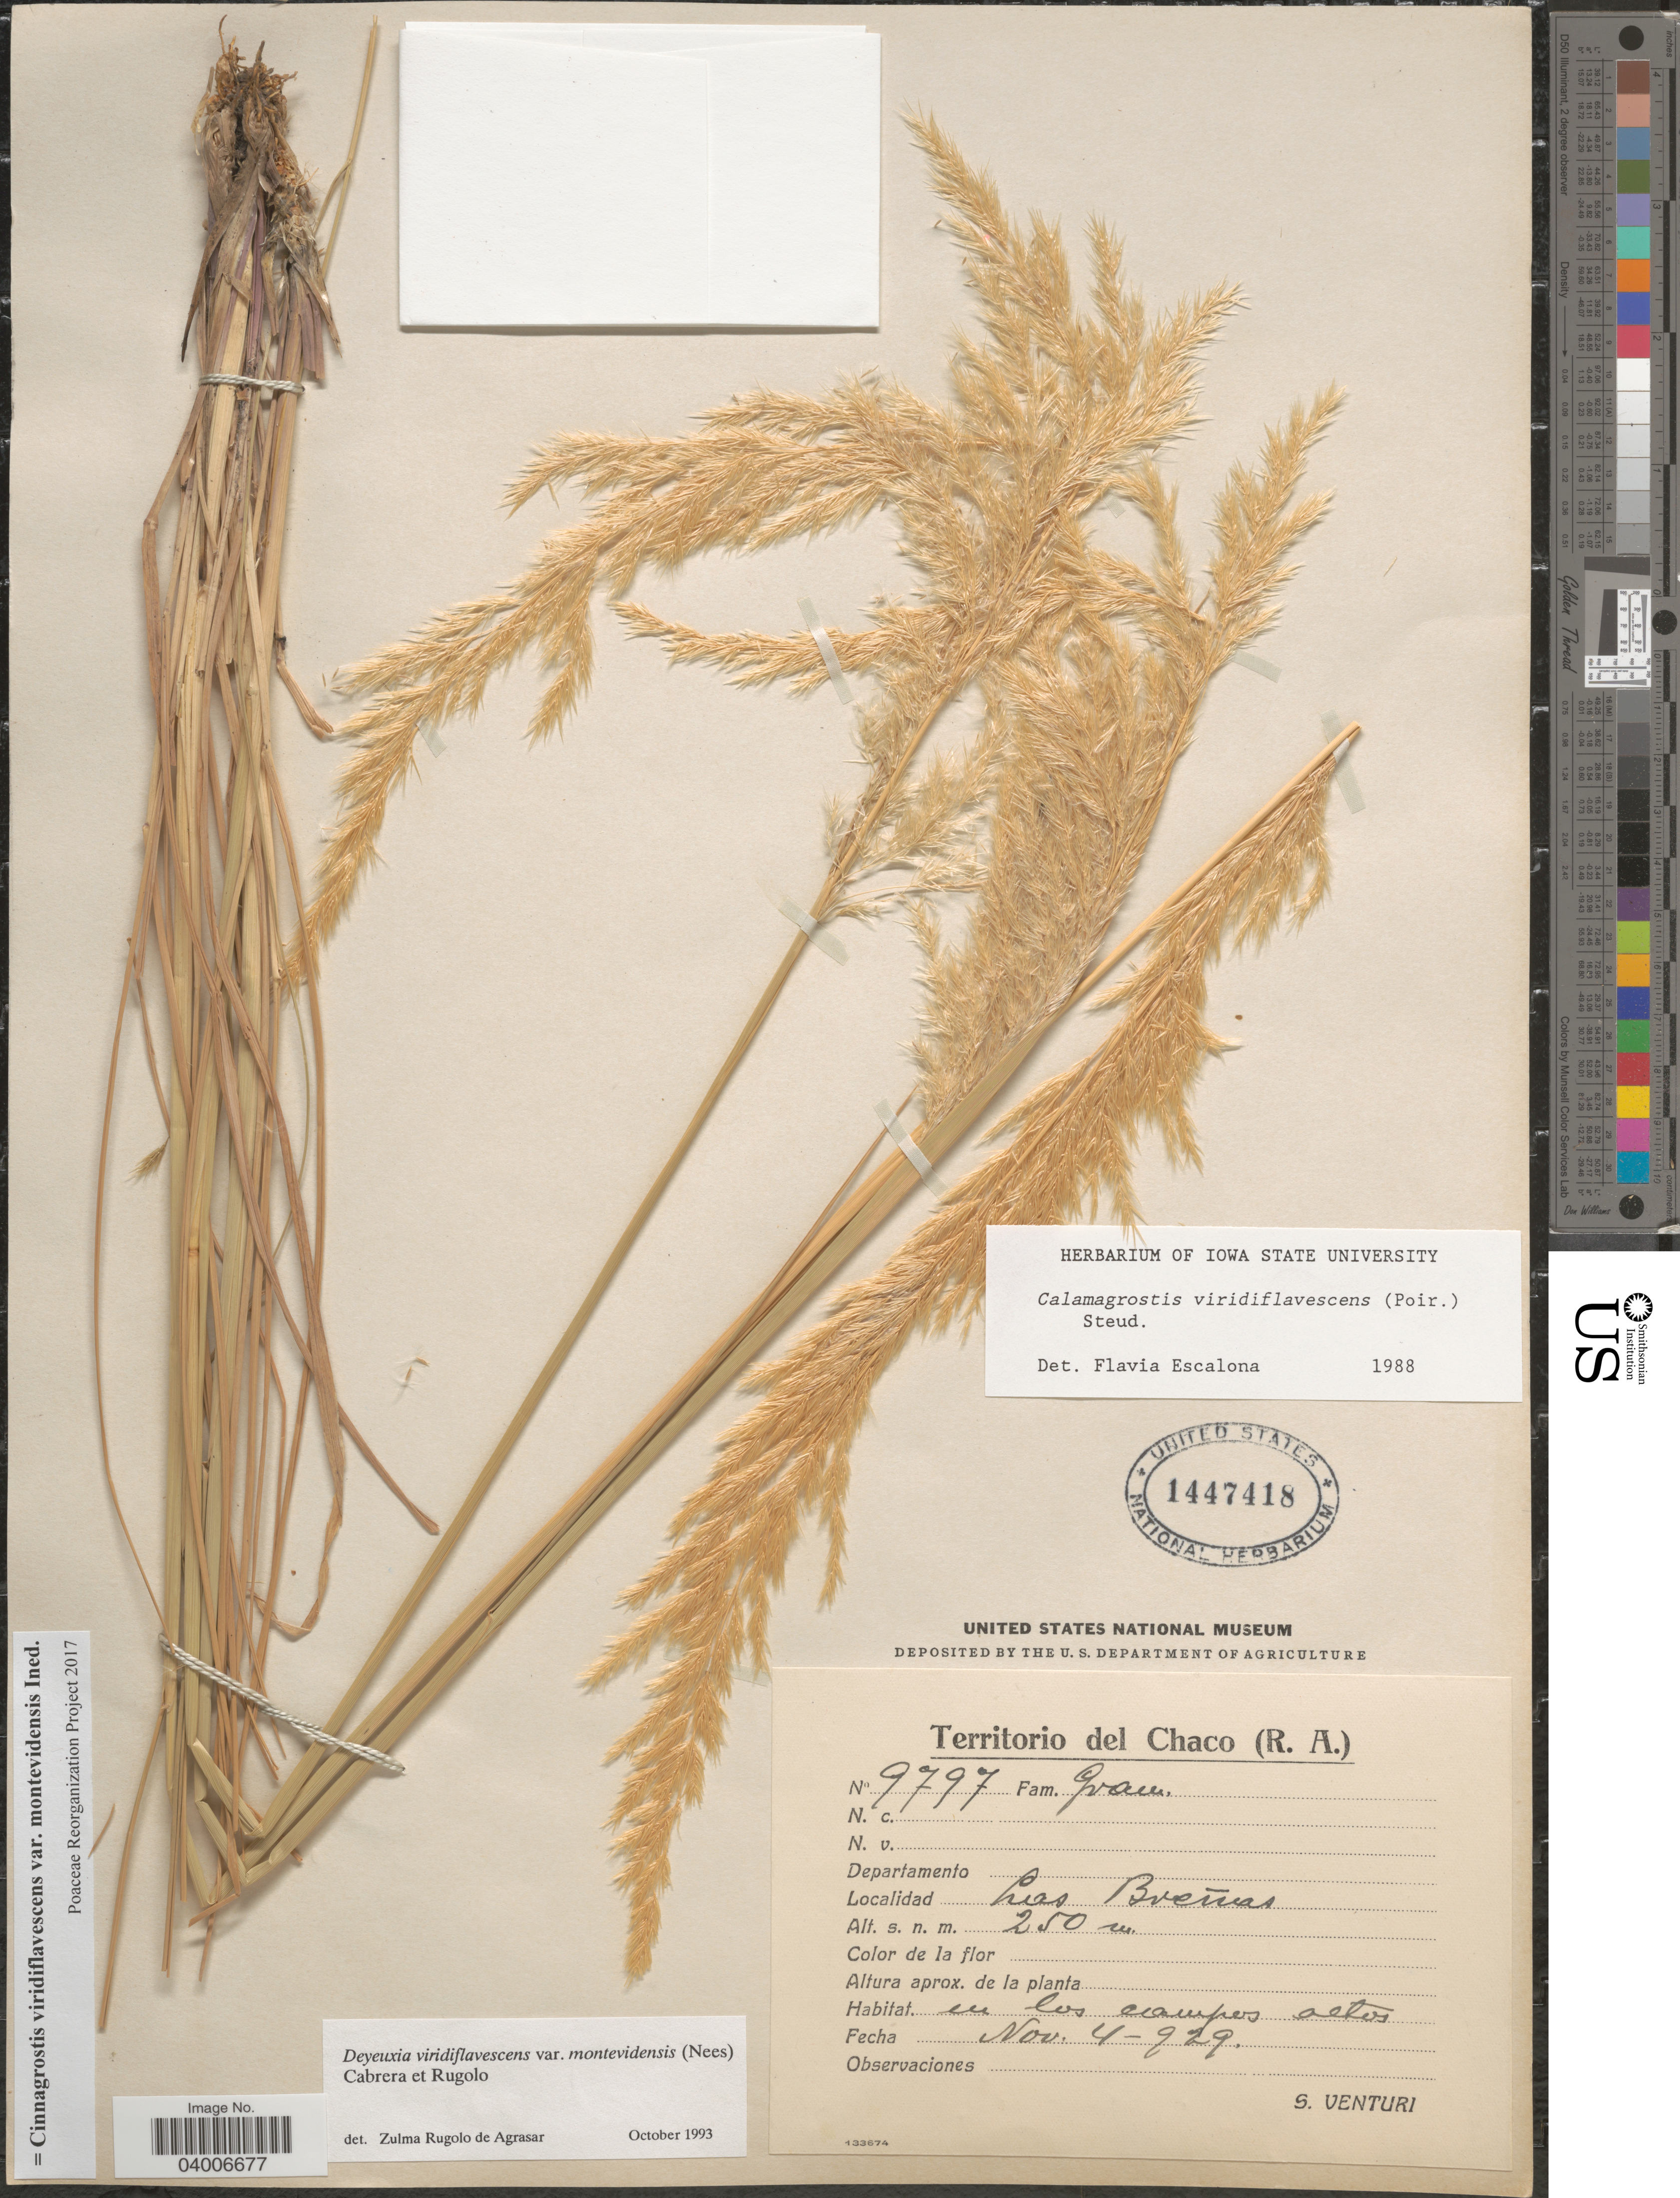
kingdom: Plantae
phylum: Tracheophyta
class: Liliopsida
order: Poales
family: Poaceae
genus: Cinnagrostis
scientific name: Cinnagrostis viridiflavescens var. montevidensis ined.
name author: (Nees) P.M. Peterson et al.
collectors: S. Venturi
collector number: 9797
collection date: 1929-11-04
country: Argentina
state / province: Chaco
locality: Territorio del Chaco. Las Bueñas.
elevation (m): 250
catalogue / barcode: US 1447418